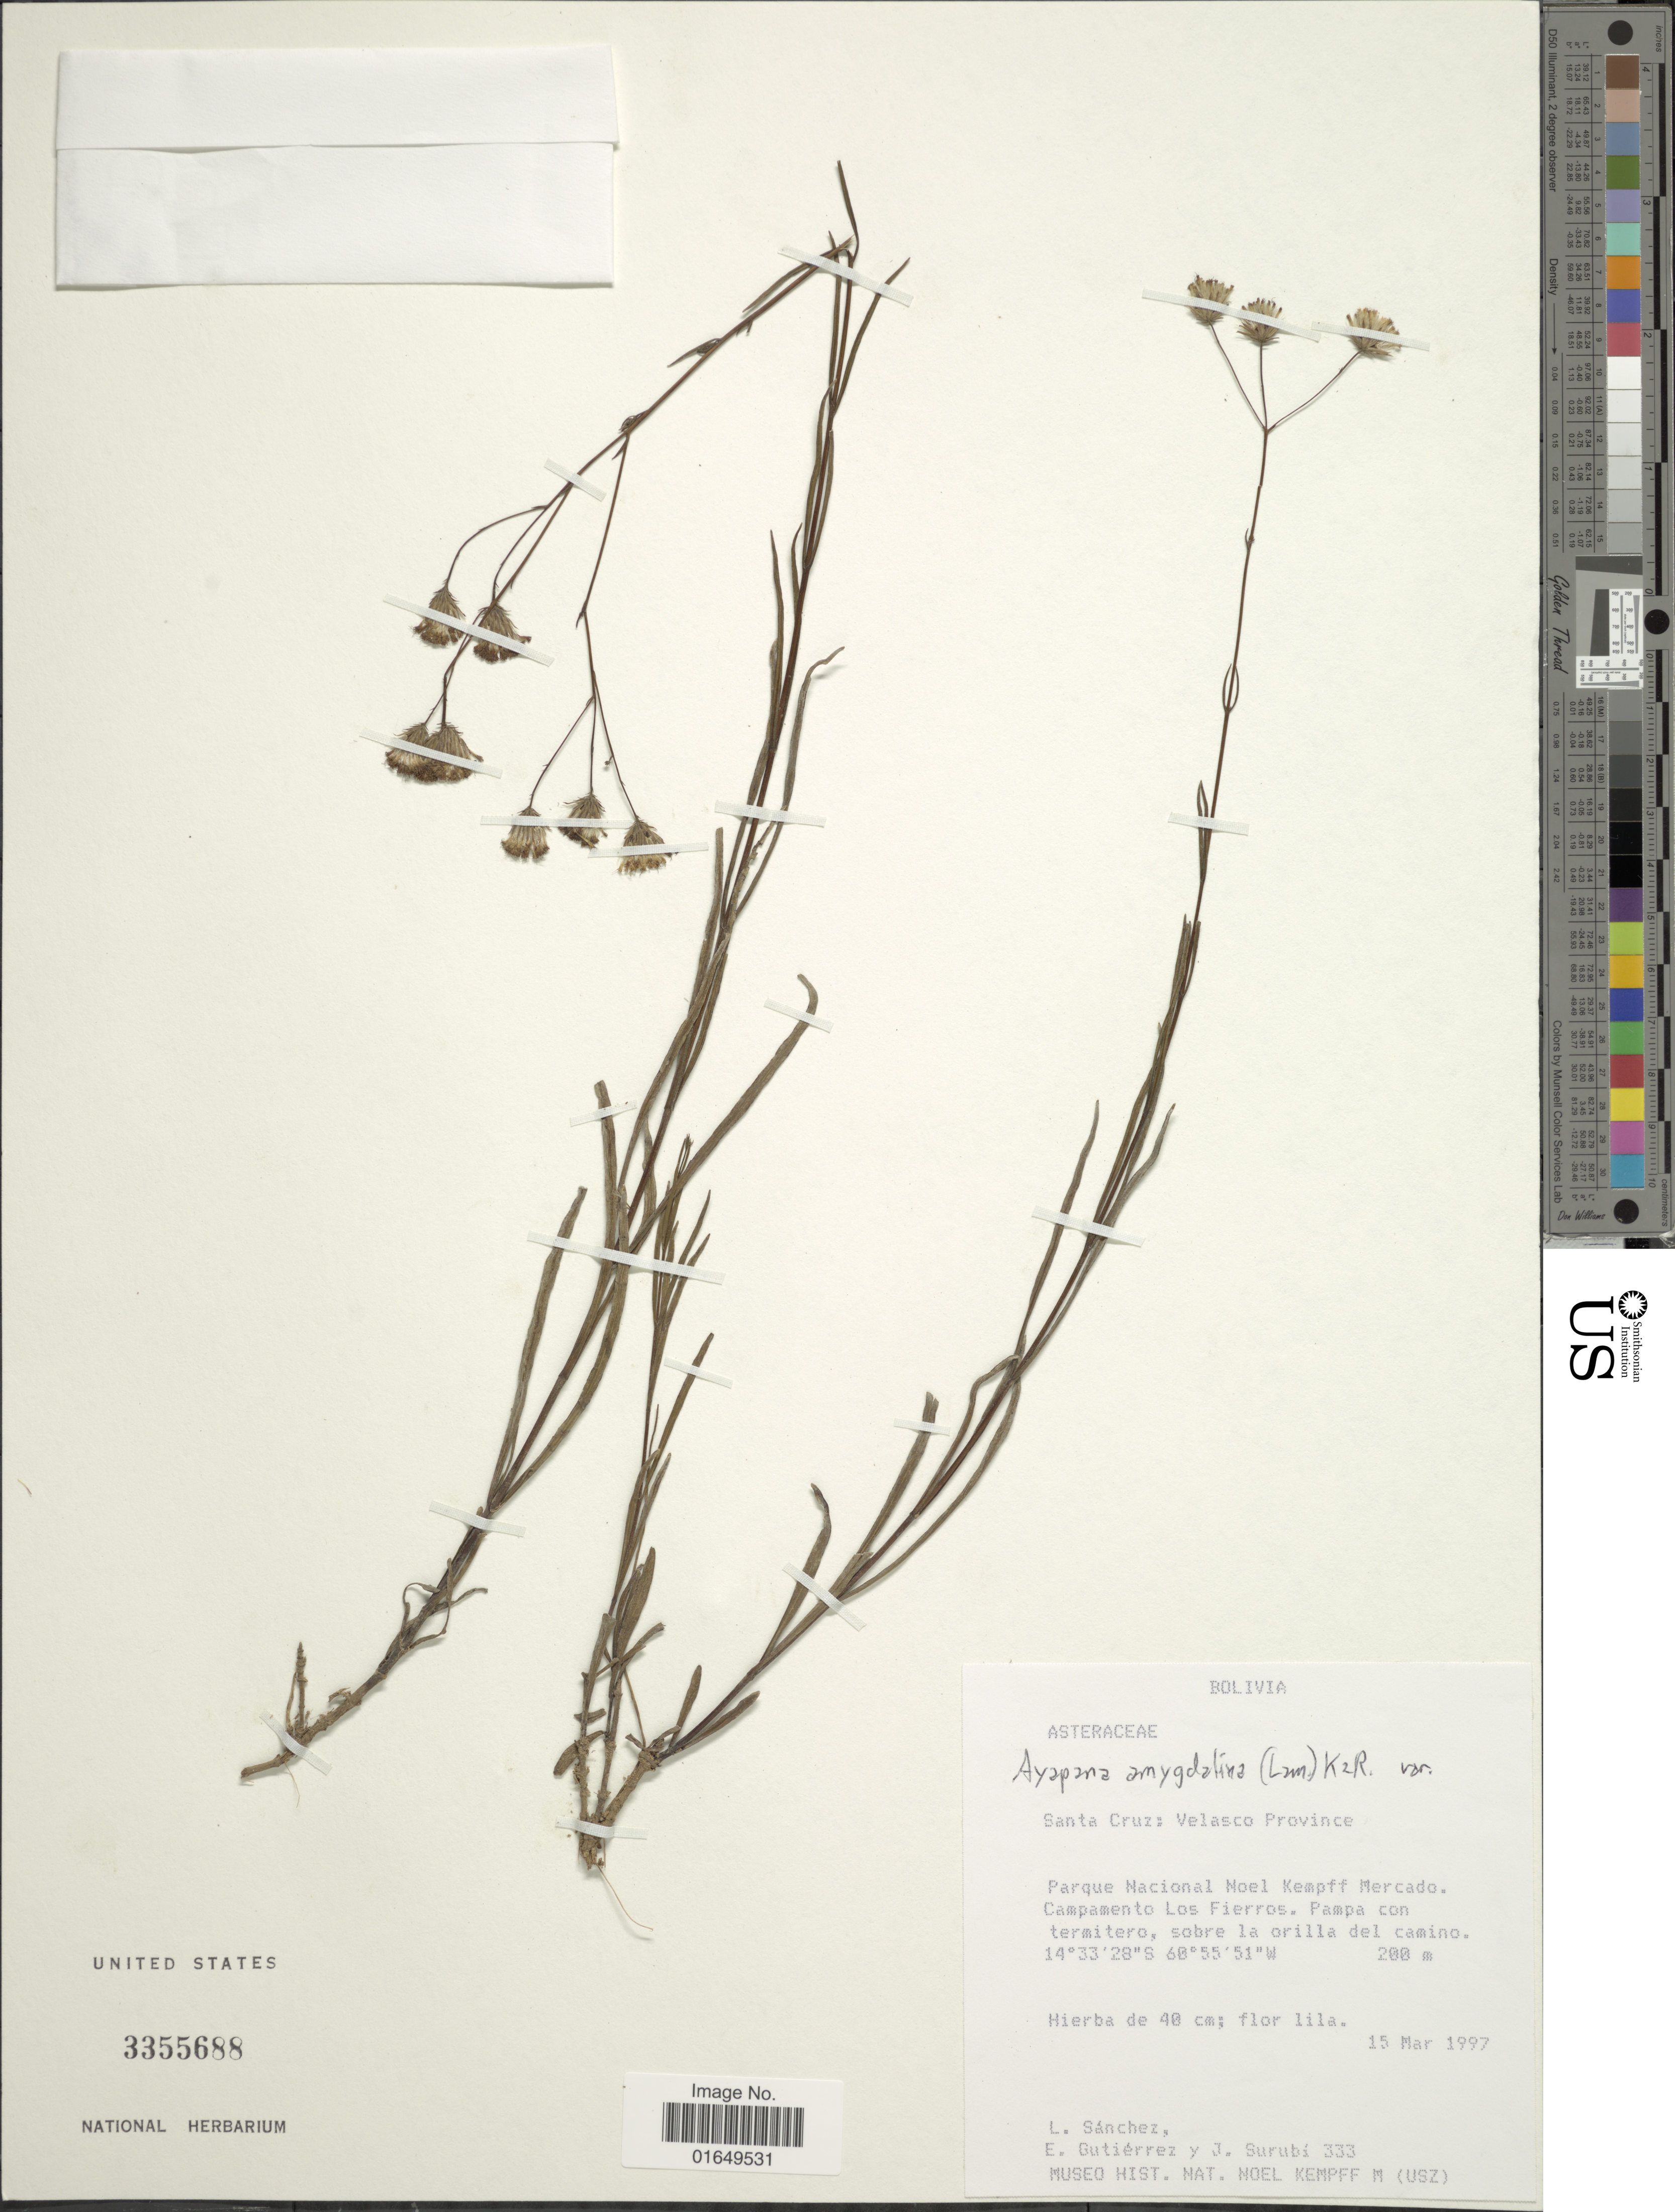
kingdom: Plantae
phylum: Tracheophyta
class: Magnoliopsida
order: Asterales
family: Asteraceae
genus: Ayapana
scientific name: Ayapana amygdalina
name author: (Lam.) R.M. King & H. Rob.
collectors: L. Sanchez, E. Gutiérrez & J. Surubí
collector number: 333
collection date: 1997-03-15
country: Bolivia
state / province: Santa Cruz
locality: Velasco Parque Nacional Noel Kempff Mercado. Campamento Los Fierros. Pampa con termitero, sobre la orilla del camino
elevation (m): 200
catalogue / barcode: US 3355688